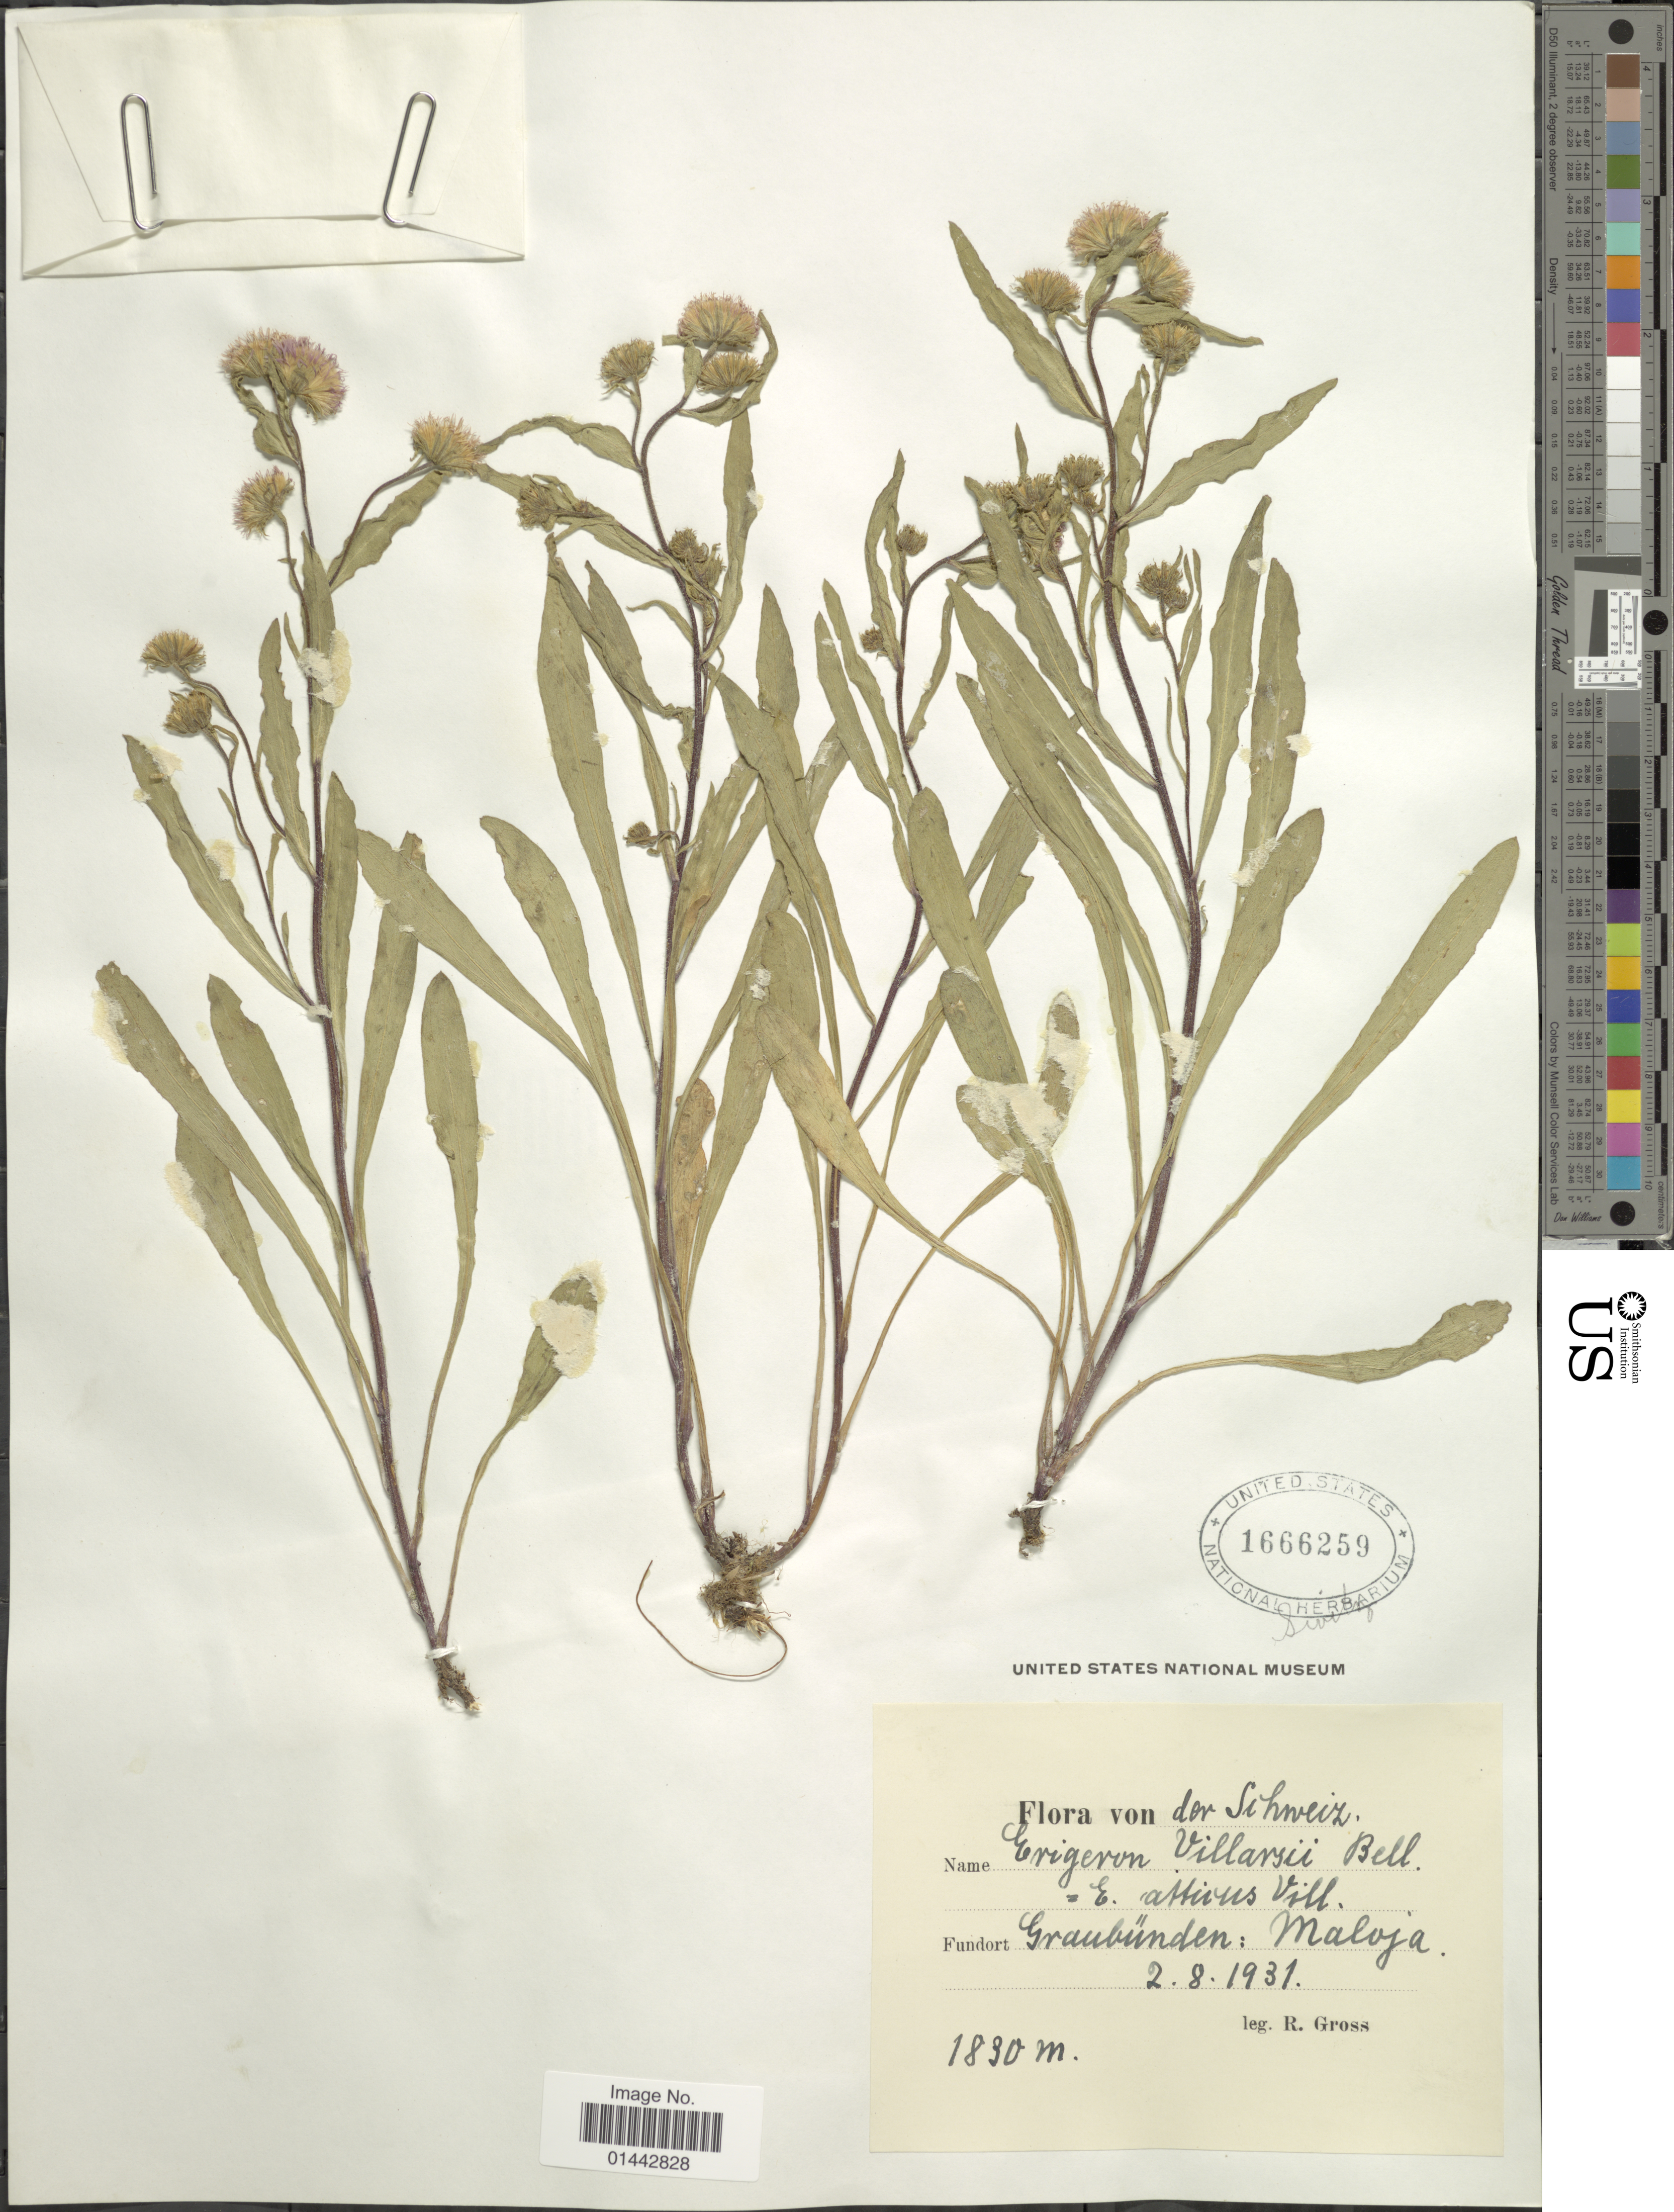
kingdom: Plantae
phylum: Tracheophyta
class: Magnoliopsida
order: Asterales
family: Asteraceae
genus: Erigeron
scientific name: Erigeron villarsii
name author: Bellardi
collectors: R. Gross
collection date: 1931-08-02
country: Switzerland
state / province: Graubunden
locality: Maloja.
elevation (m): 1830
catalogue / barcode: US 1666259